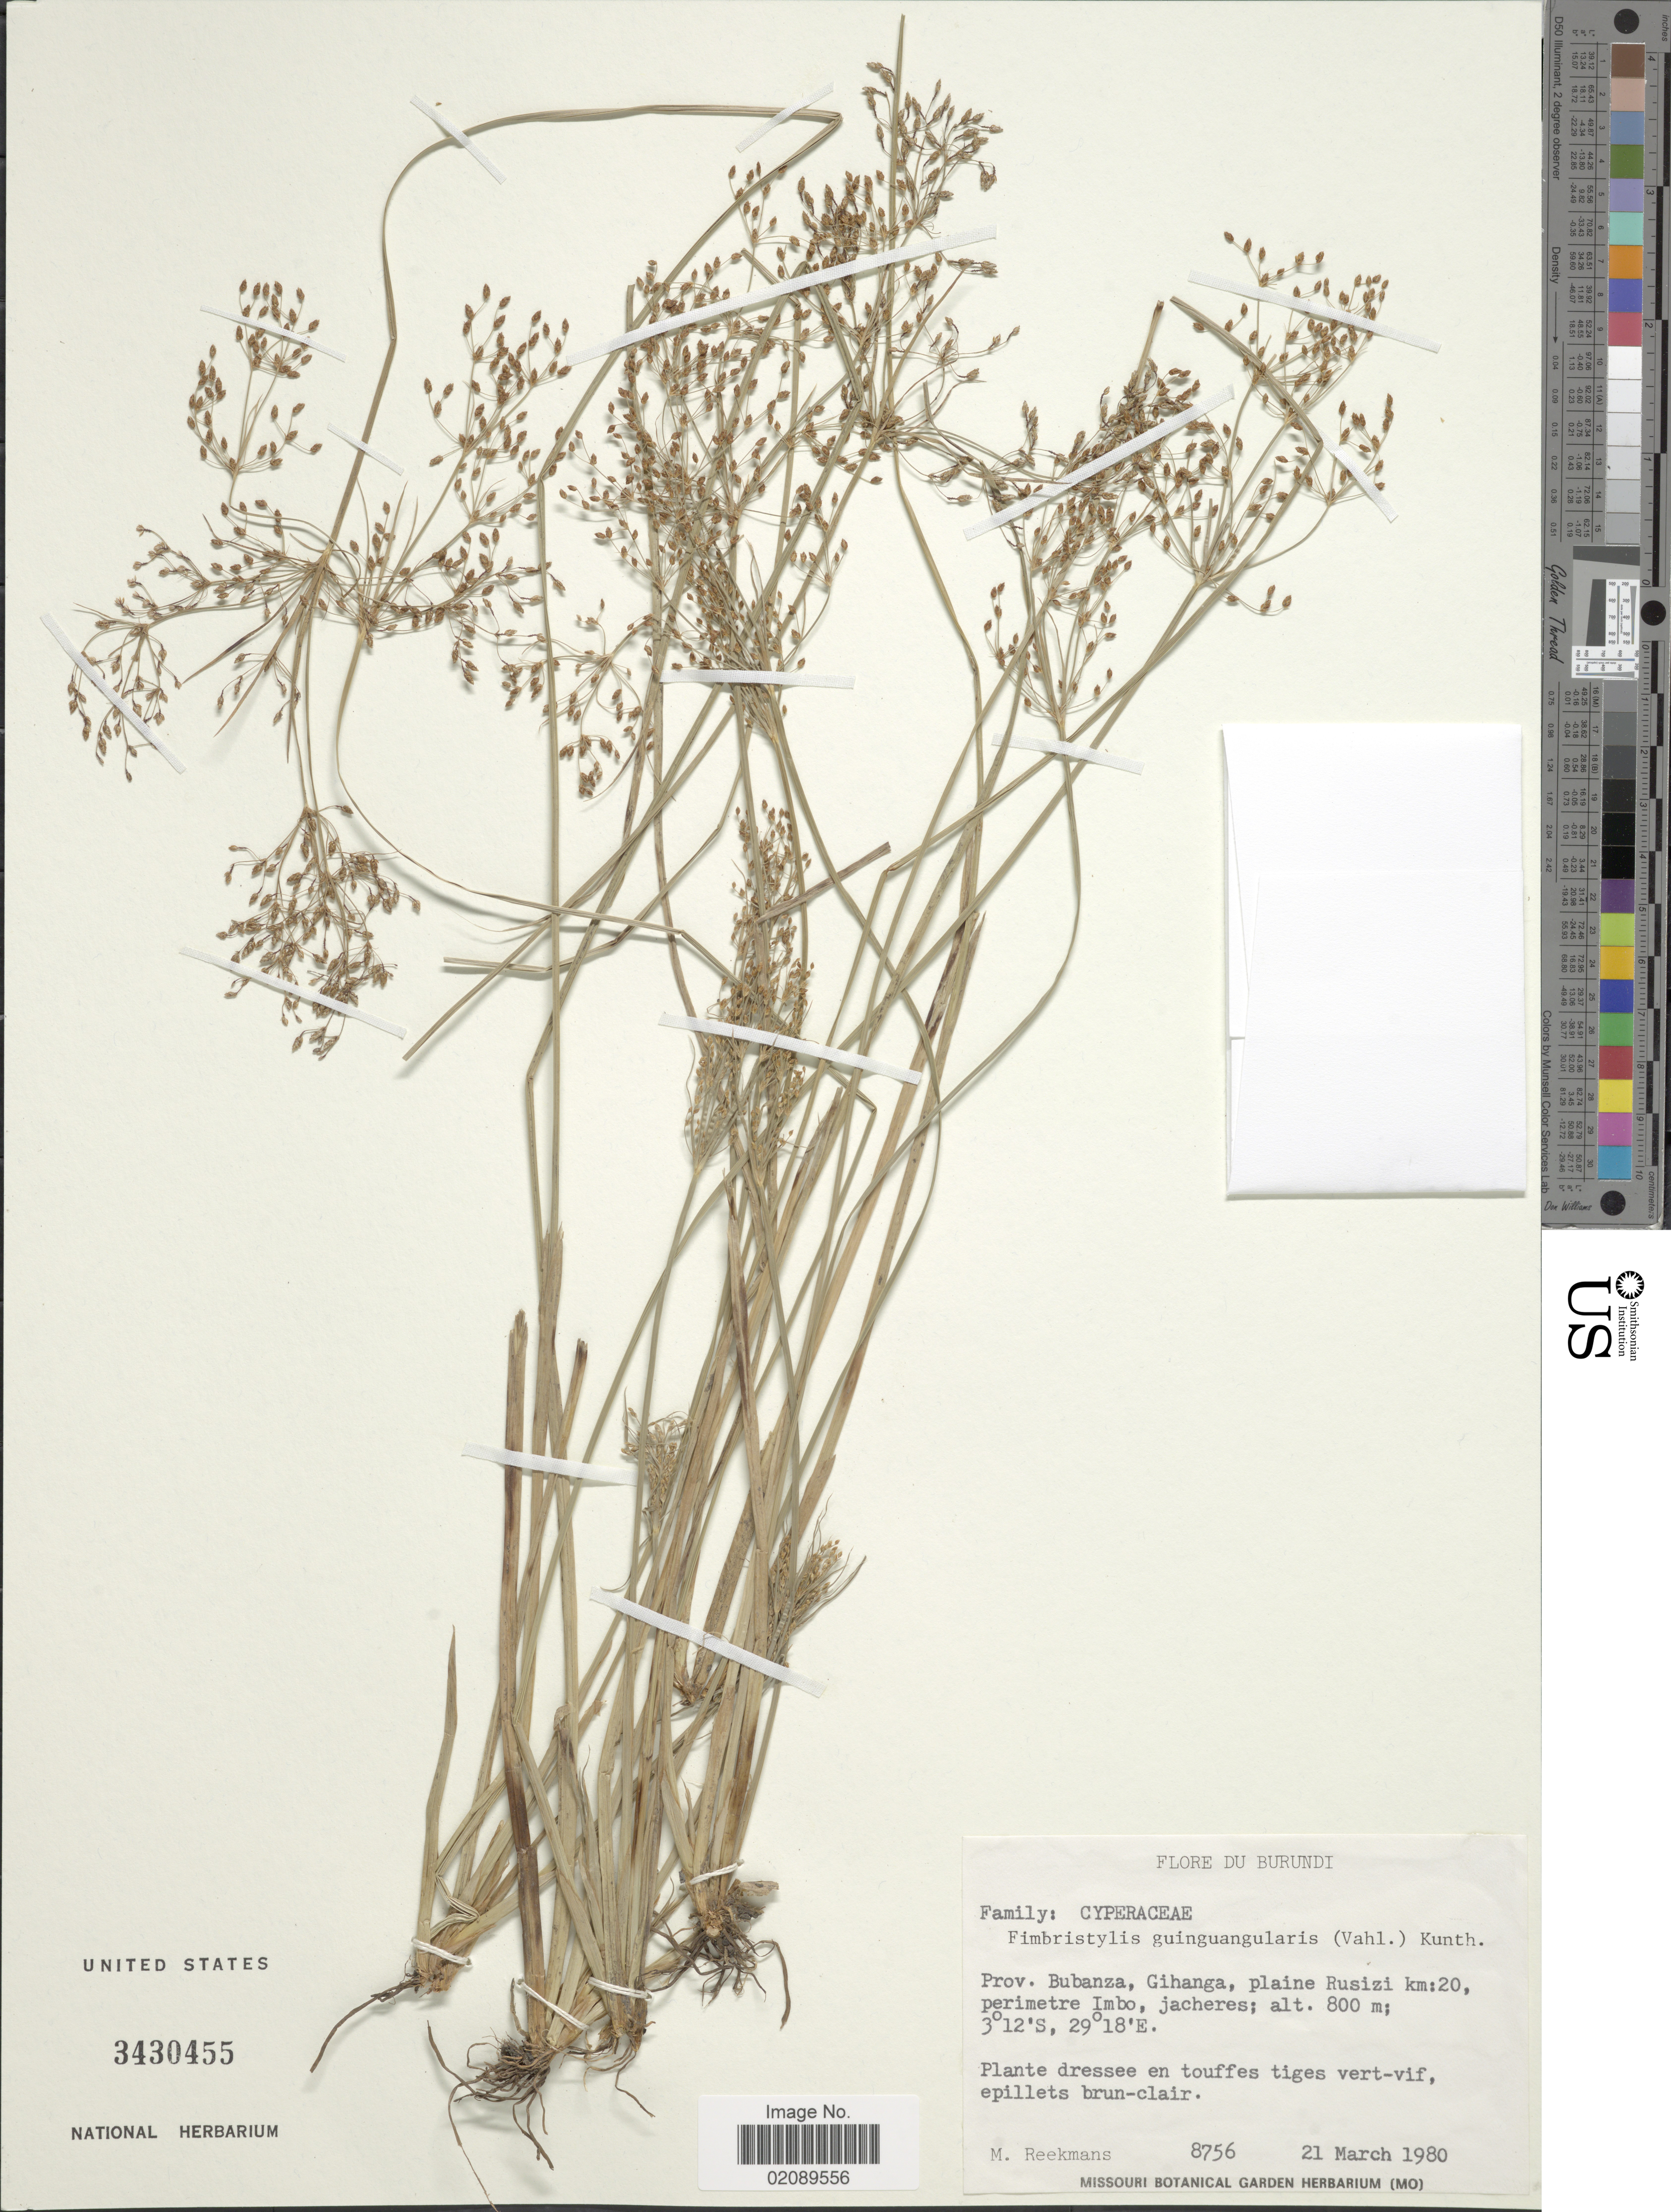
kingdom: Plantae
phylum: Tracheophyta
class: Liliopsida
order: Poales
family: Cyperaceae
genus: Fimbristylis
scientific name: Fimbristylis quinquangularis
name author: (Vahl) Kunth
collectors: M. Reekmans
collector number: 8756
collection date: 1980-03-21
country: Burundi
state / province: Bubanza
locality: Du Burundi, Prov. Bubanza, Gihanga, plaine Rusizi km: 20, perimetre Imbo, jacheres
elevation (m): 800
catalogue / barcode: US 3430455